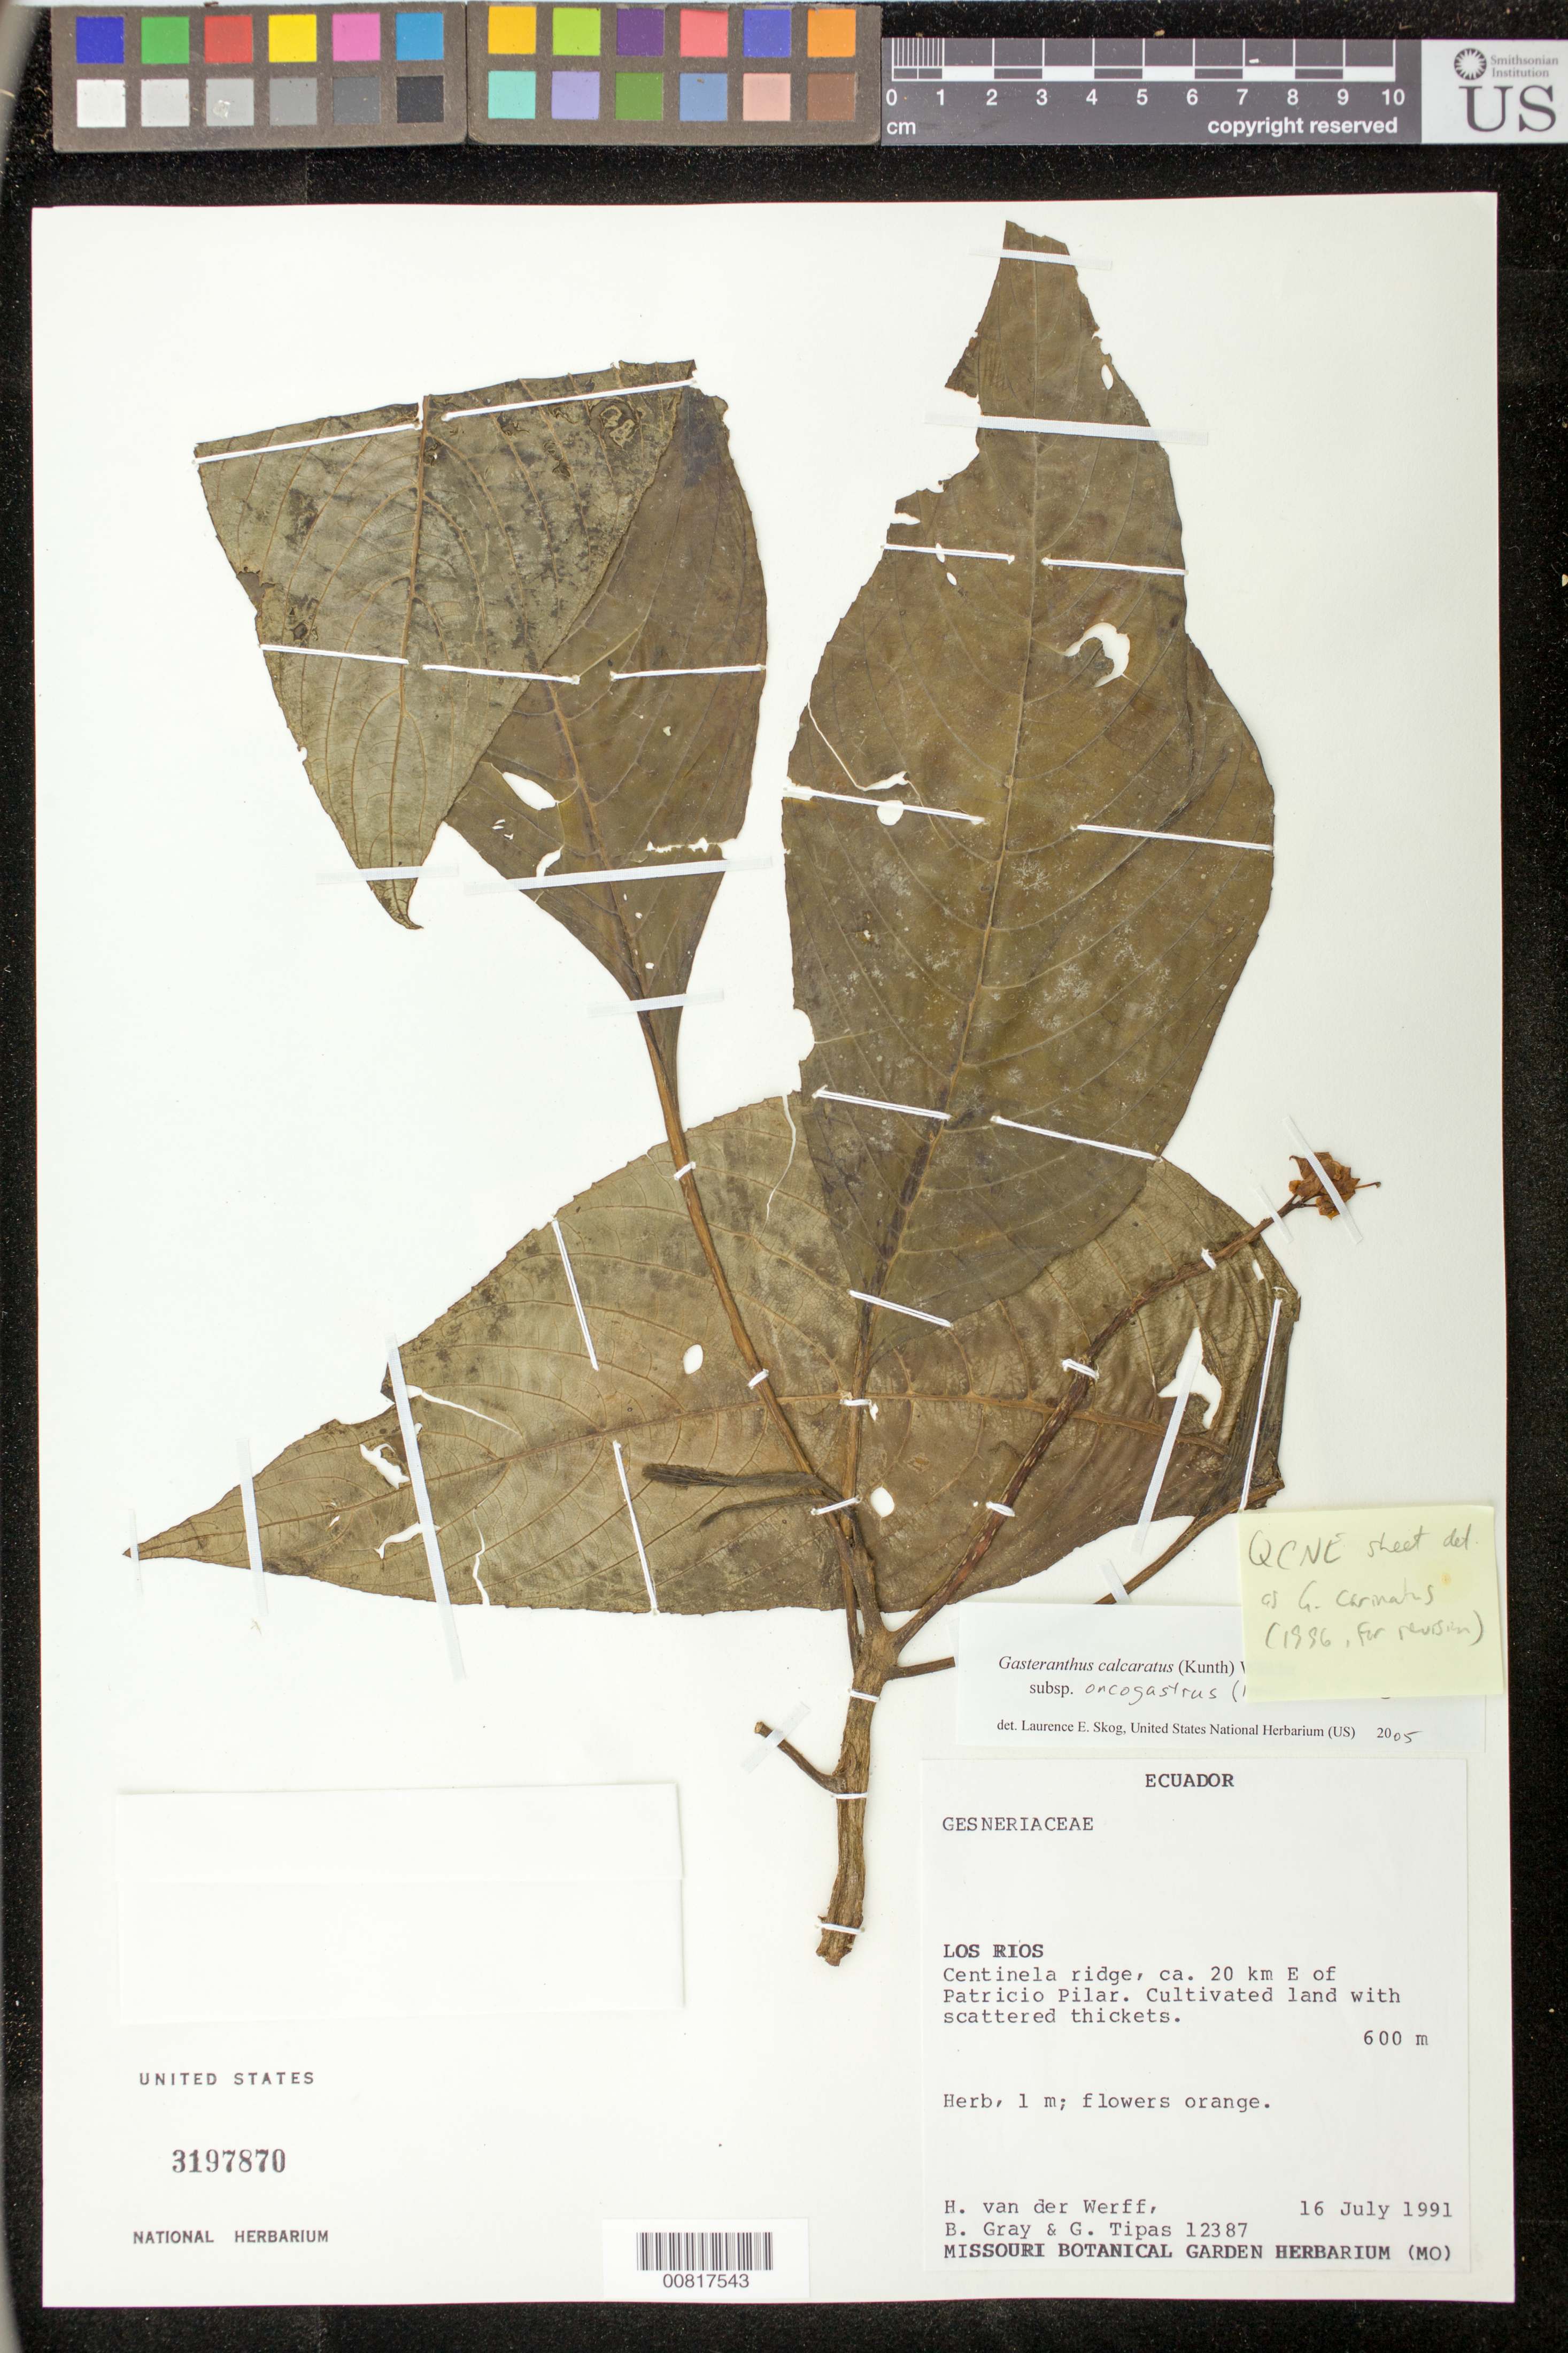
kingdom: Plantae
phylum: Tracheophyta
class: Magnoliopsida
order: Lamiales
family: Gesneriaceae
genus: Gasteranthus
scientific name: Gasteranthus carinatus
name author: Wiehler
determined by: Skog, Laurence E.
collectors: H. van der Werff, B. Gray & G. Tipas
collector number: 12387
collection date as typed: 16 Jul 1991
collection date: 1991-07-16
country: Ecuador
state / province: Los Ríos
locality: Centinela ridge, ca. 20 km E of Patricio Pilar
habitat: Cultivated land with scattered thickets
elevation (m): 600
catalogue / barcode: US 3197870